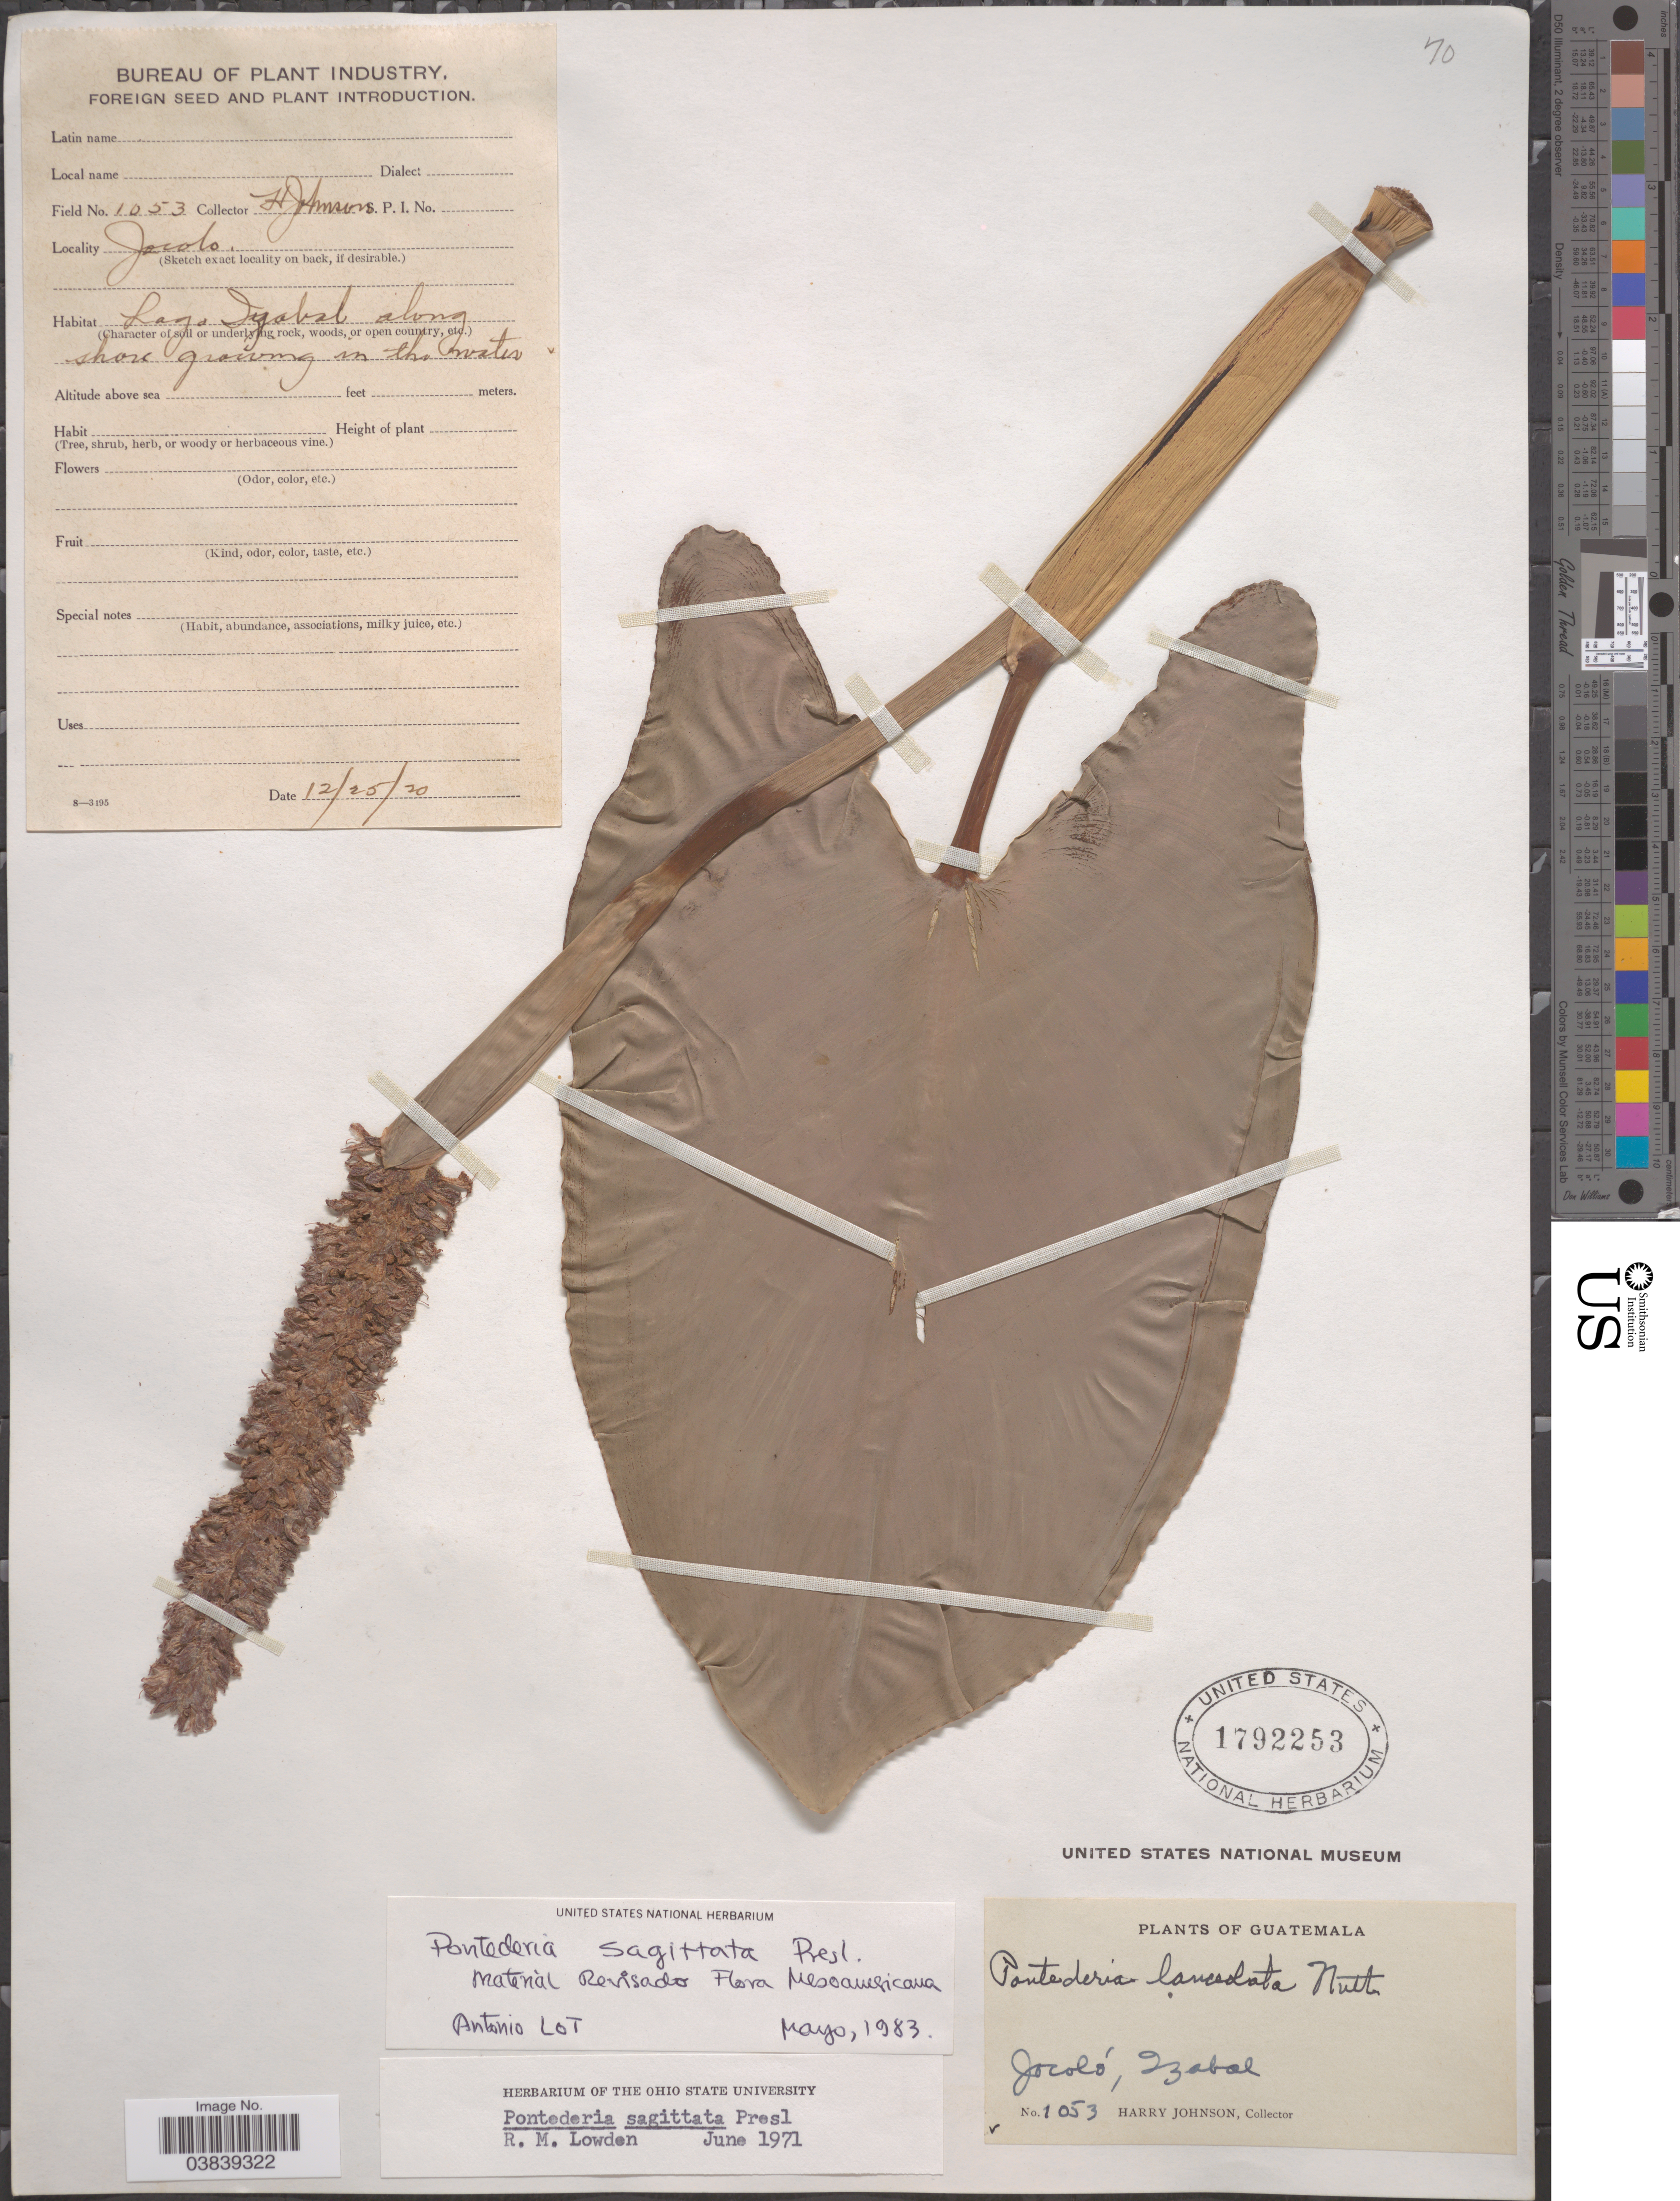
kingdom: Plantae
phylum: Tracheophyta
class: Liliopsida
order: Commelinales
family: Pontederiaceae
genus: Pontederia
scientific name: Pontederia sagittata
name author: C. Presl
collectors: H. Johnson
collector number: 1053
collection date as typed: Transcribed d/m/y: 25/12/20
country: Guatemala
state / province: Izabal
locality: Jocoló.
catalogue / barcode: US 1792253